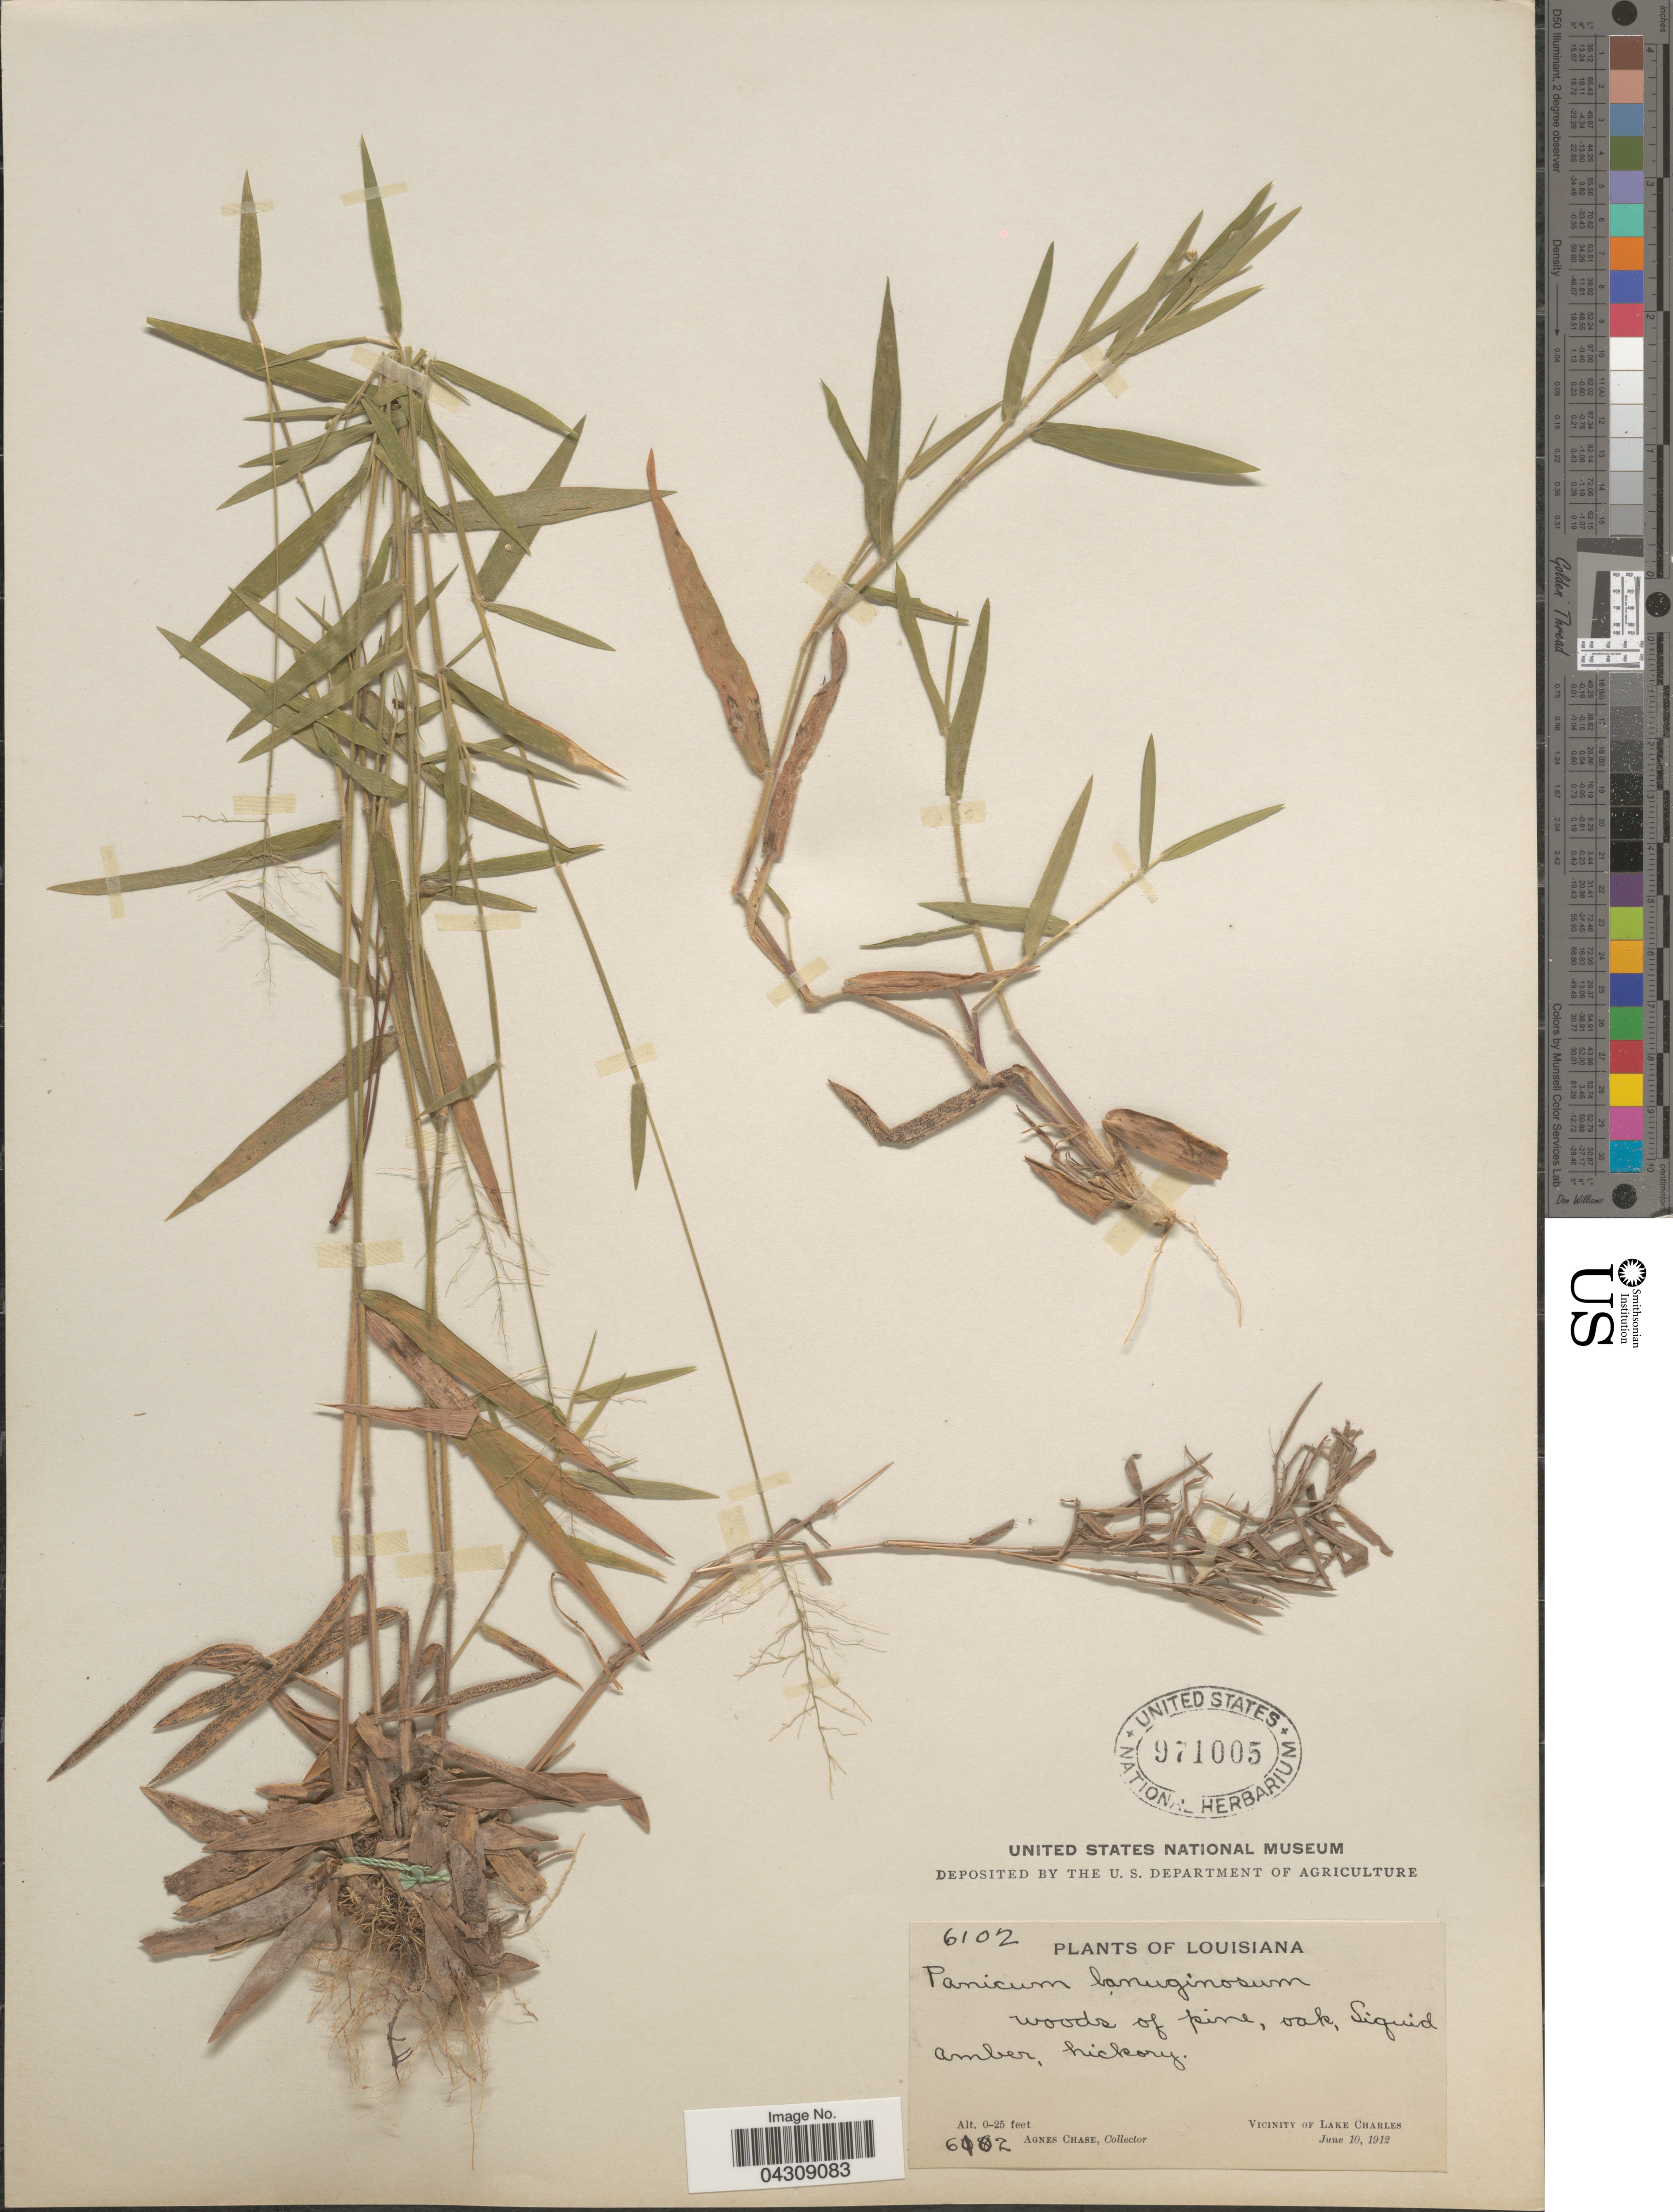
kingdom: Plantae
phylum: Tracheophyta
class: Liliopsida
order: Poales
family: Poaceae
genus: Dichanthelium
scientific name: Dichanthelium acuminatum var. acuminatum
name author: (Sw.) Gould & C.A. Clark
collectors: A. Chase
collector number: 6102*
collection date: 1912-06-10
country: United States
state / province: Louisiana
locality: Vicinity of Lake Charles.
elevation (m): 0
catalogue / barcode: US 971005